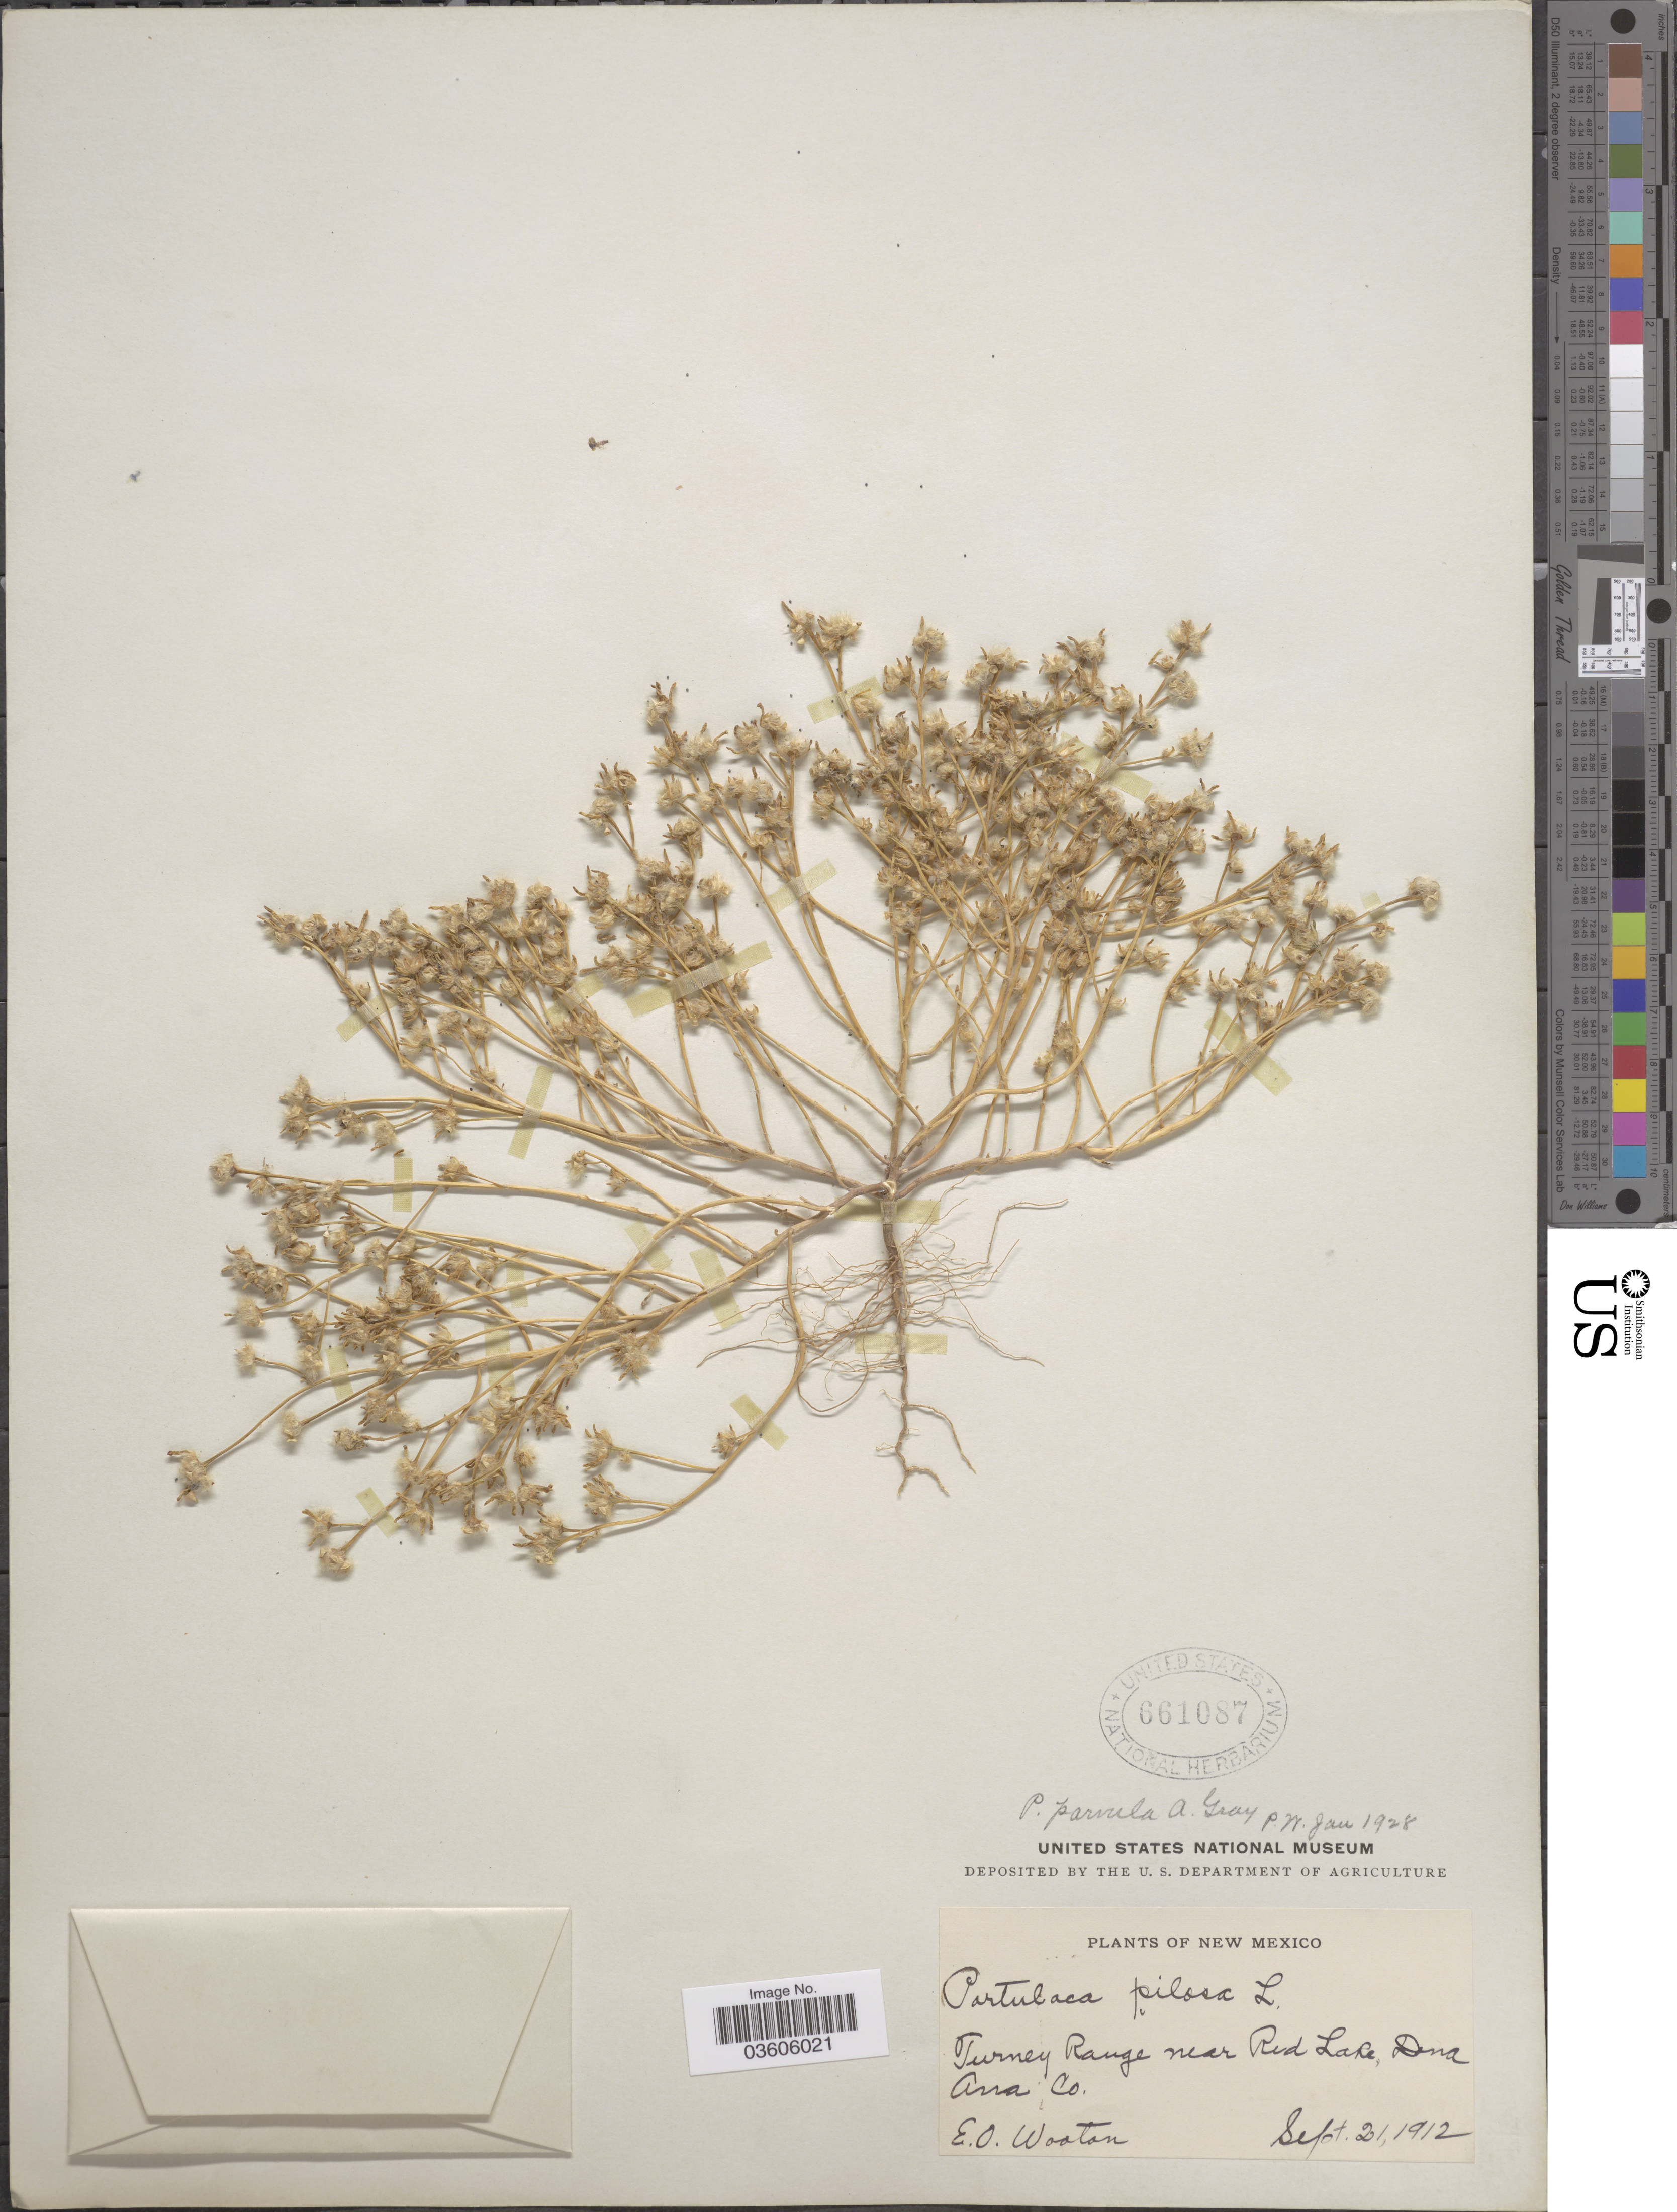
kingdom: Plantae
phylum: Tracheophyta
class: Magnoliopsida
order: Caryophyllales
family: Portulacaceae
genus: Portulaca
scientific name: Portulaca parvula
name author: A. Gray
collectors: E. O. Wooton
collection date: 1912-09-21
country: United States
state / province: New Mexico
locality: Turney Range near Red Lake, Dona Ana Co.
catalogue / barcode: US 661087